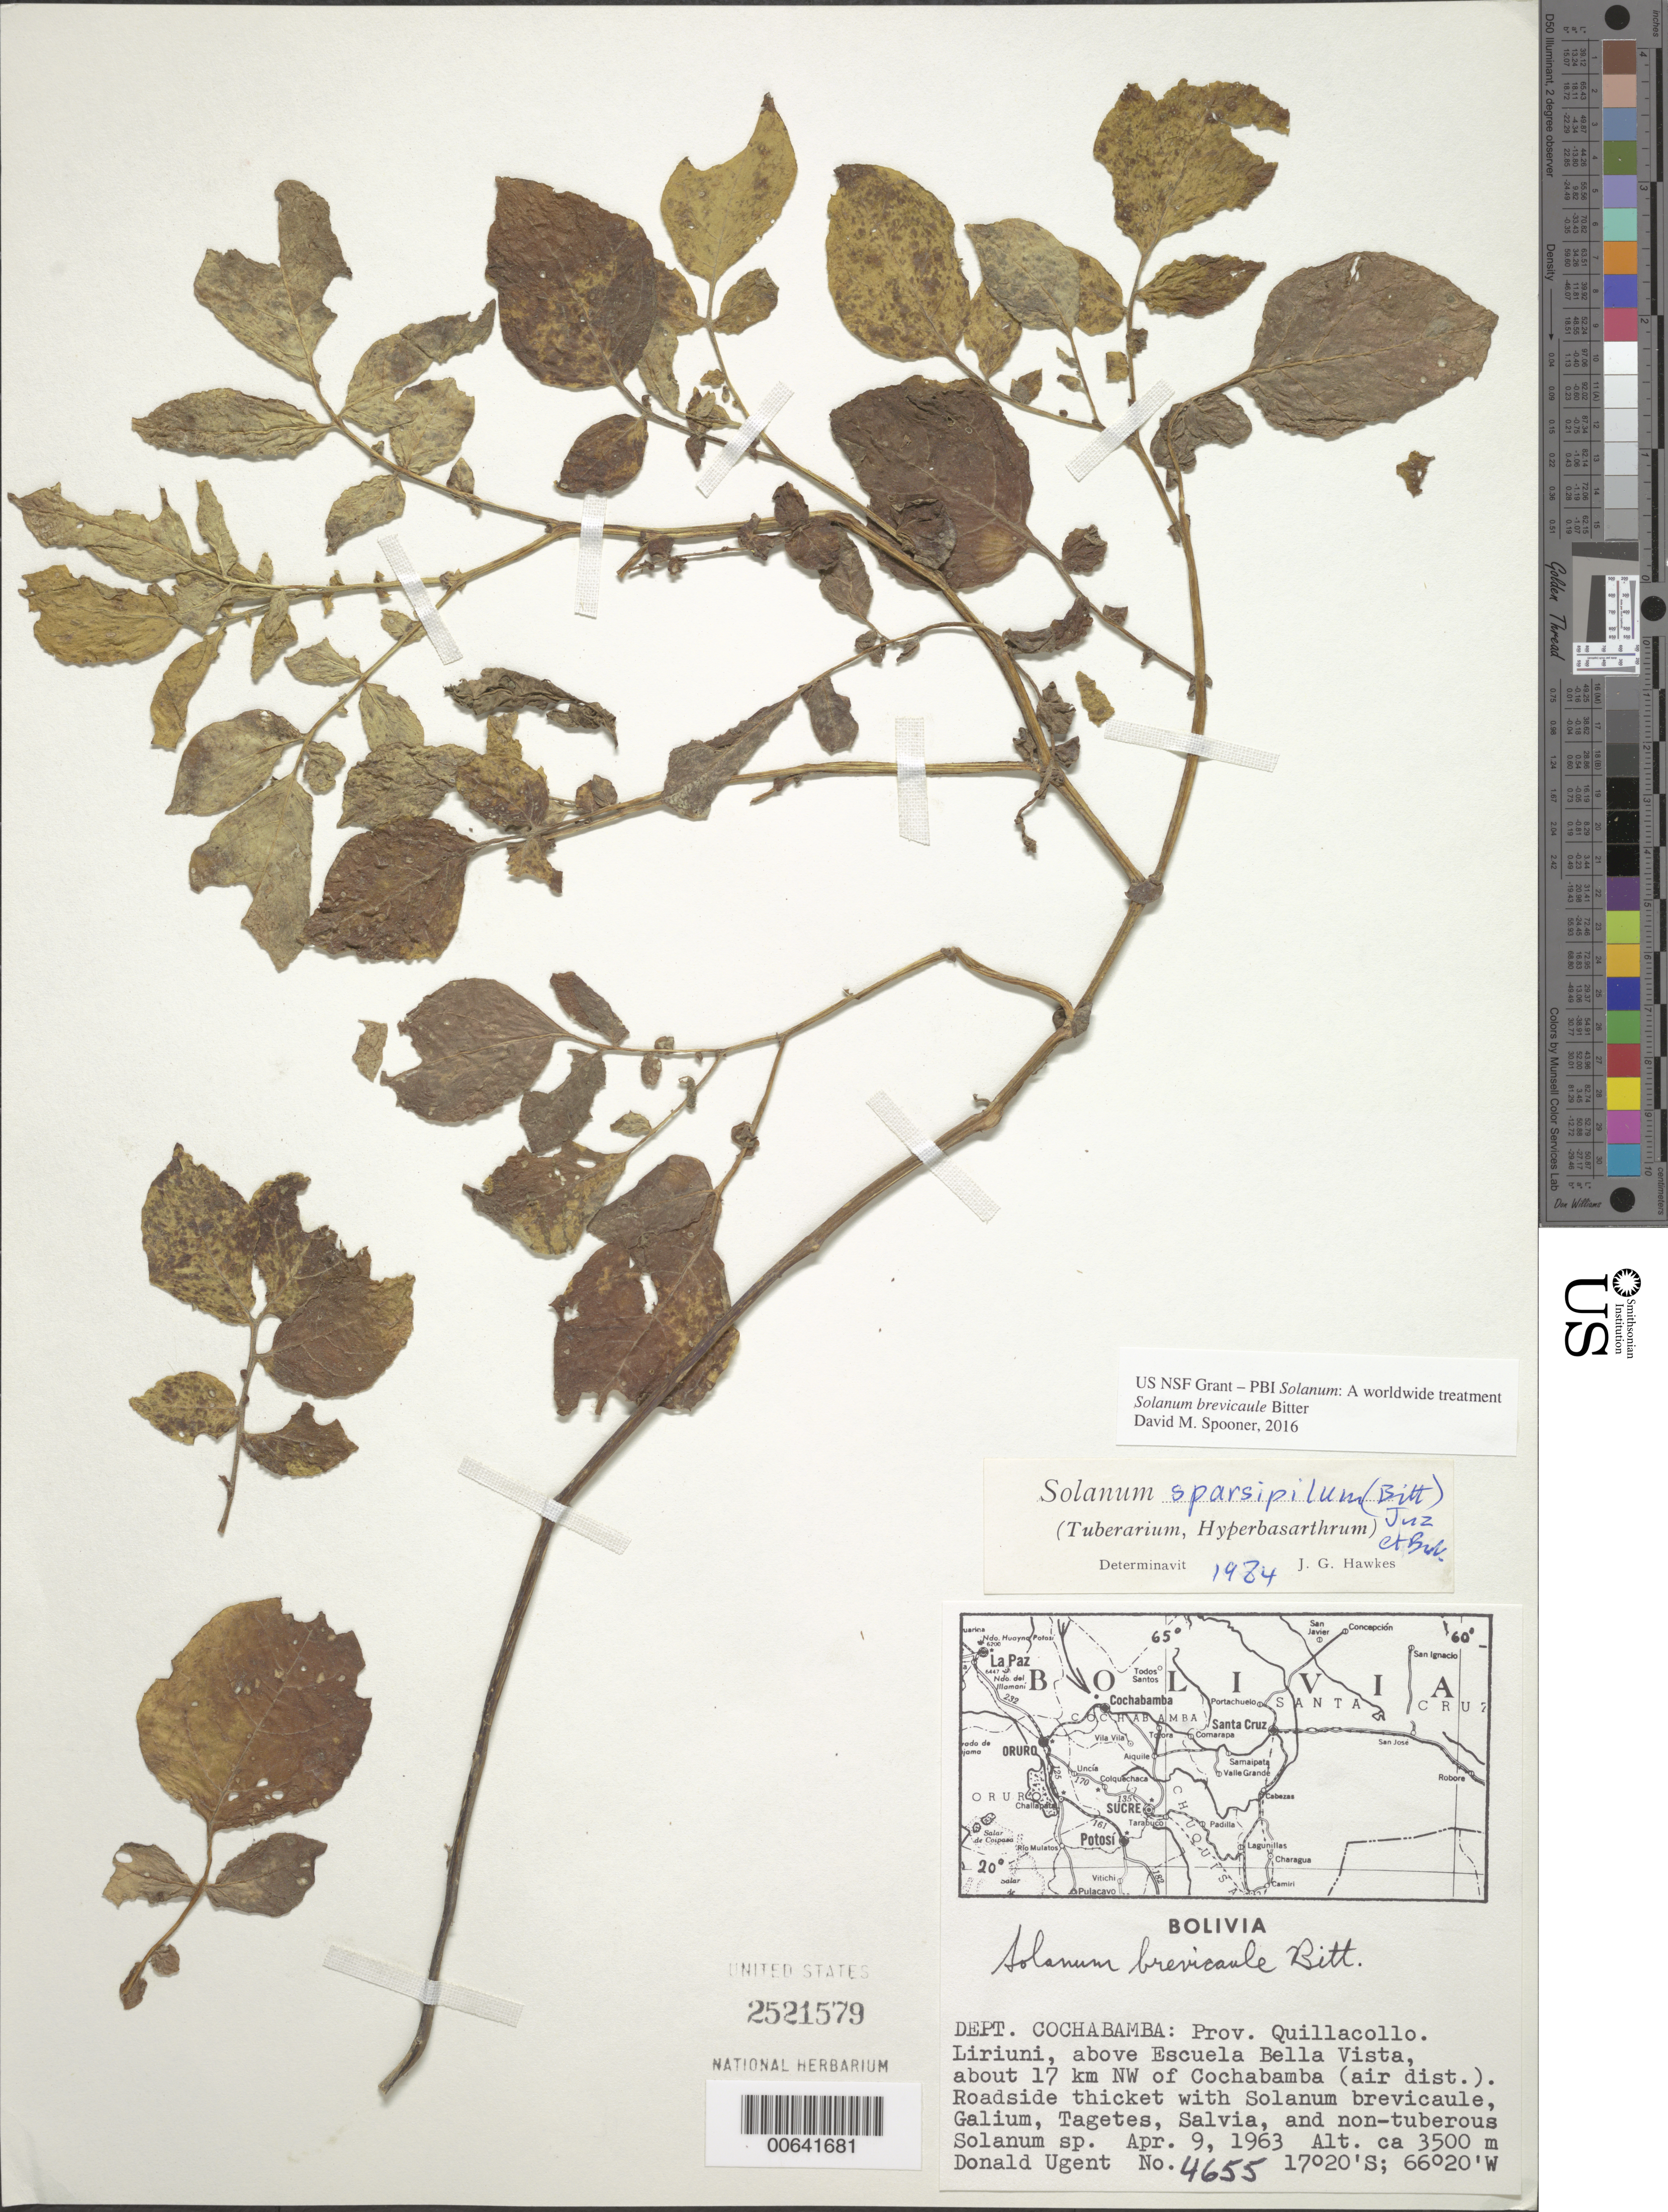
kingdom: Plantae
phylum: Tracheophyta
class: Magnoliopsida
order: Solanales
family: Solanaceae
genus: Solanum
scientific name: Solanum liriunianum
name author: Cárdenas & Hawkes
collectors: D. Urgent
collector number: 4655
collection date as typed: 09 Apr 1963 or 04 Sep 1963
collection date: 1963-04-09 or 1963-09-04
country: Bolivia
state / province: Cochabamba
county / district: Quillacollo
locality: Quillacollo. Liriuni. Escuela Bella Vista; a 17 km NW de Cochabamba (linea recta).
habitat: Lado del camino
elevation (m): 3500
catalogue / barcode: US 2521579